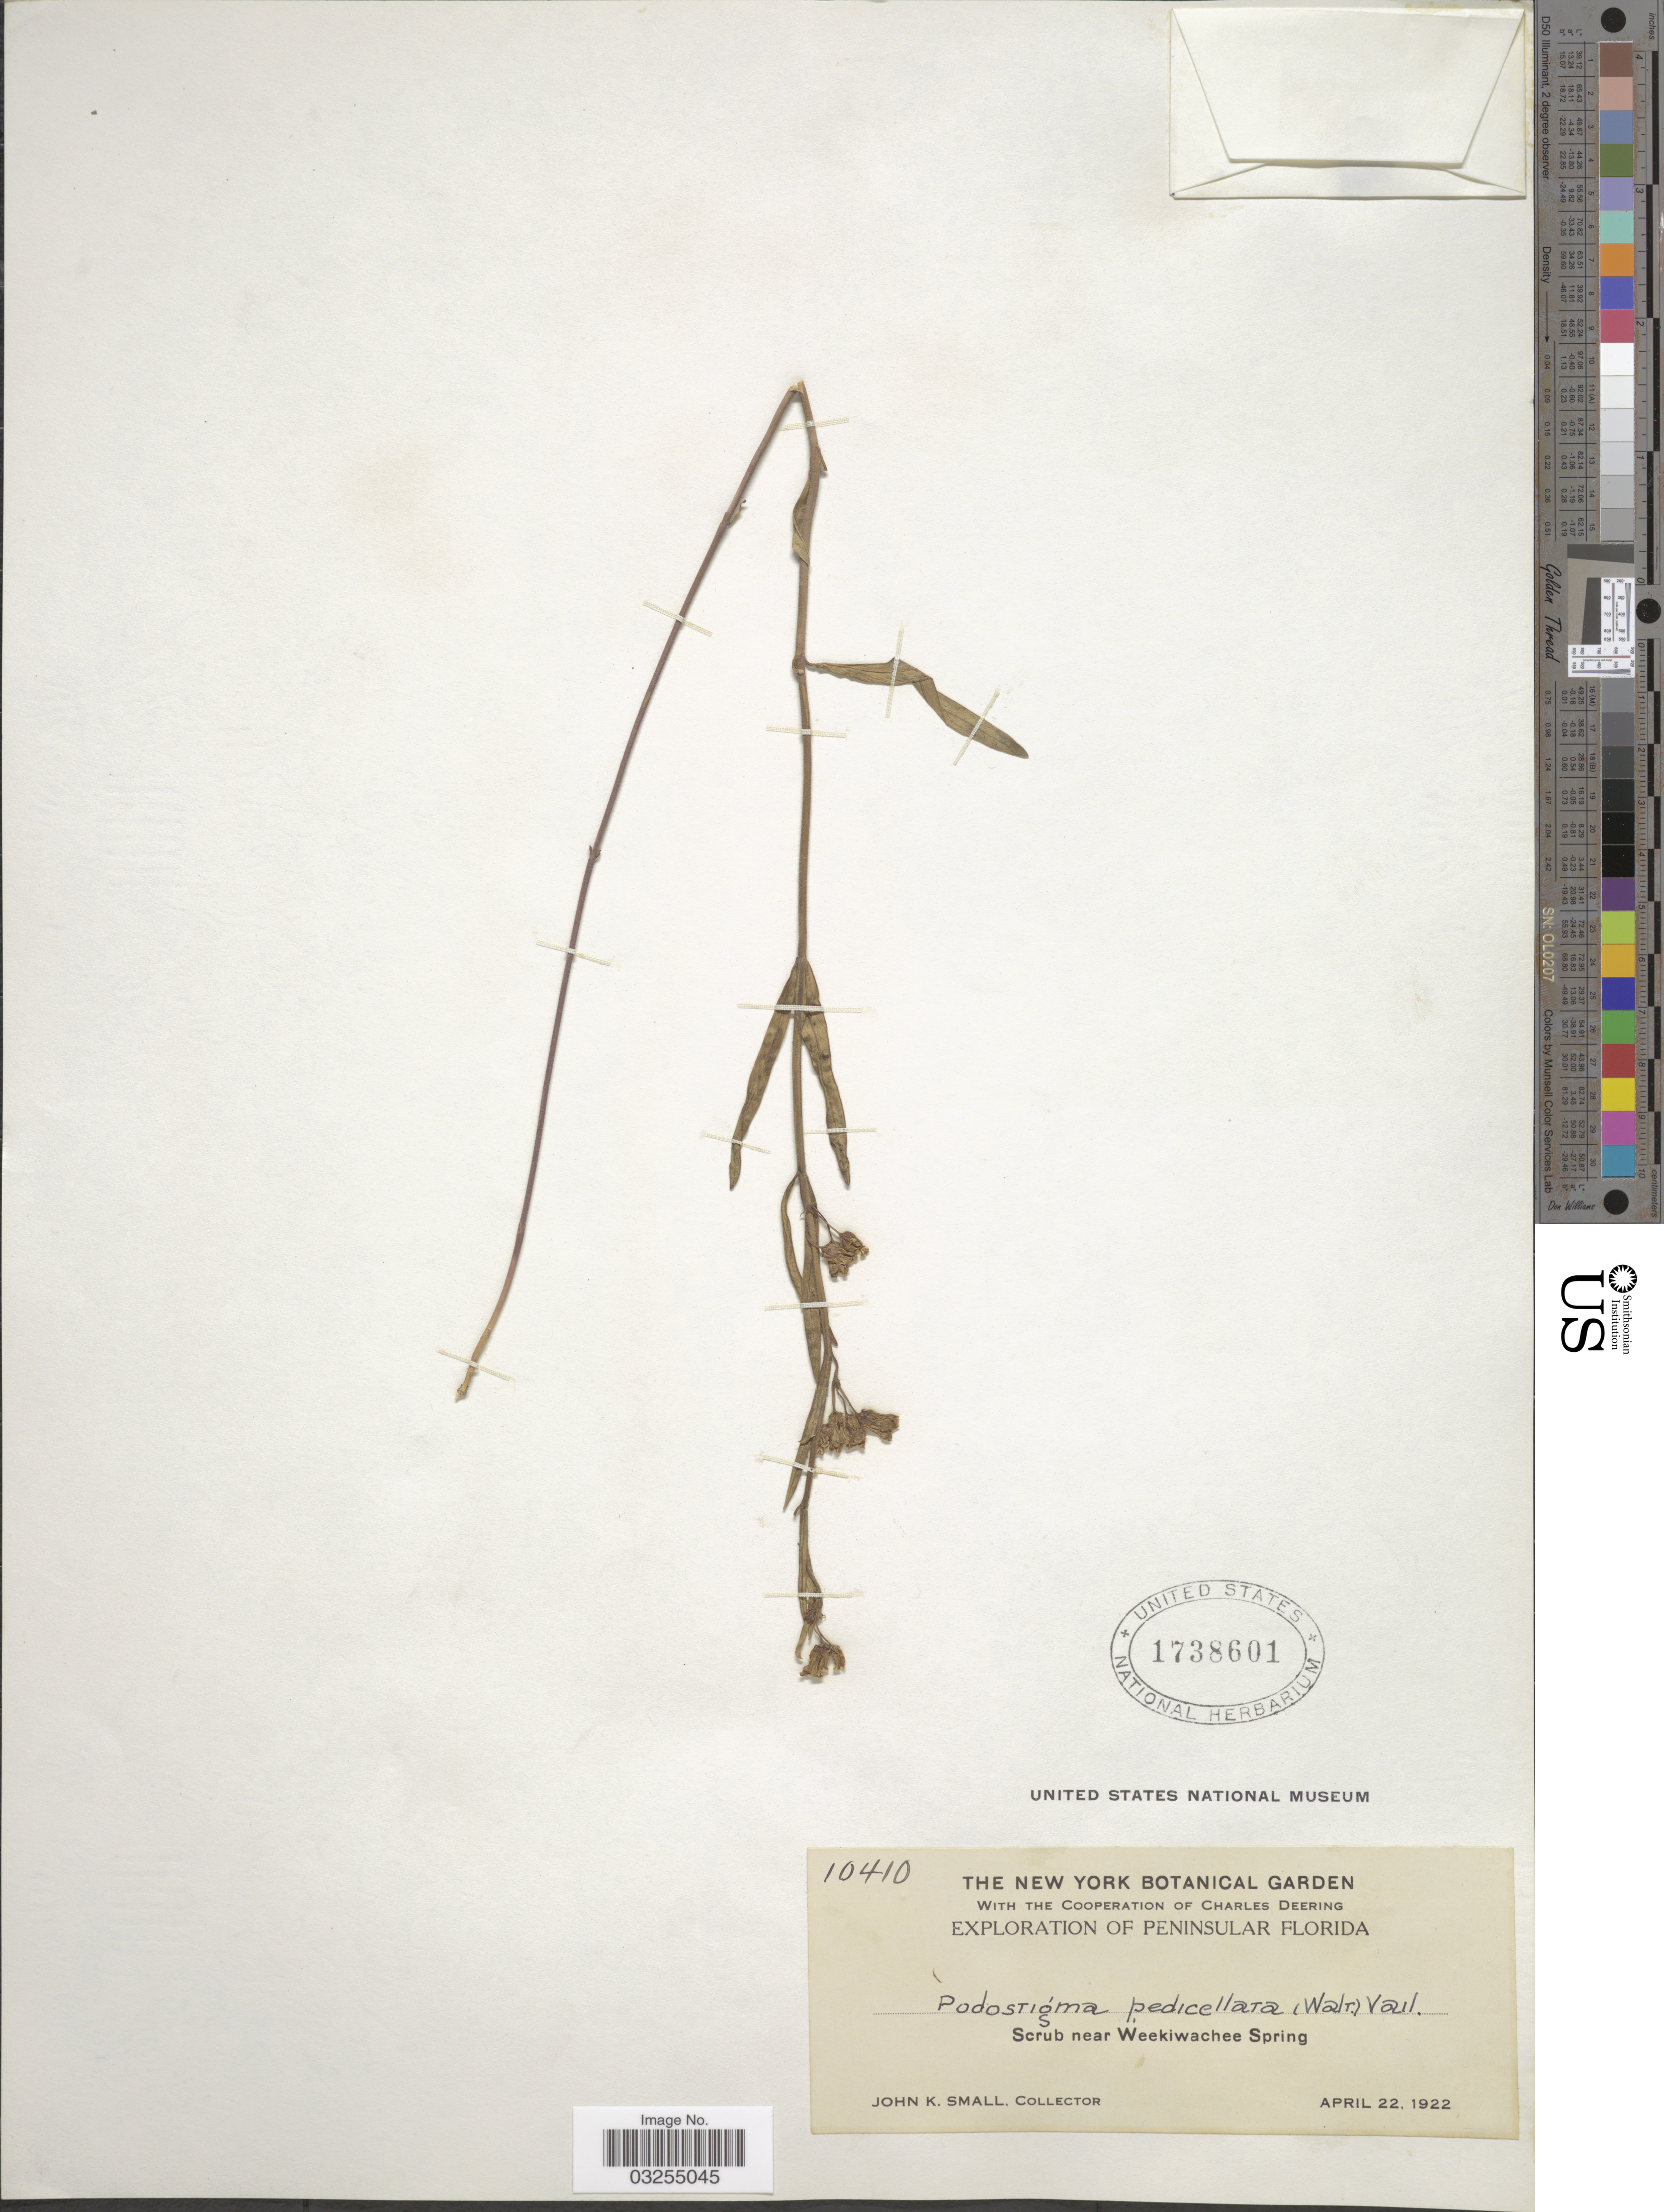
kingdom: Plantae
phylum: Tracheophyta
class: Magnoliopsida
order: Gentianales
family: Apocynaceae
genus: Asclepias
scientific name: Asclepias pedicellata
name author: Walter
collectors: J. K. Small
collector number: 10410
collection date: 1922-04-22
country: United States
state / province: Florida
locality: Peninsular Florida. Scrub near Weekiwachee Spring.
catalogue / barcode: US 1738601